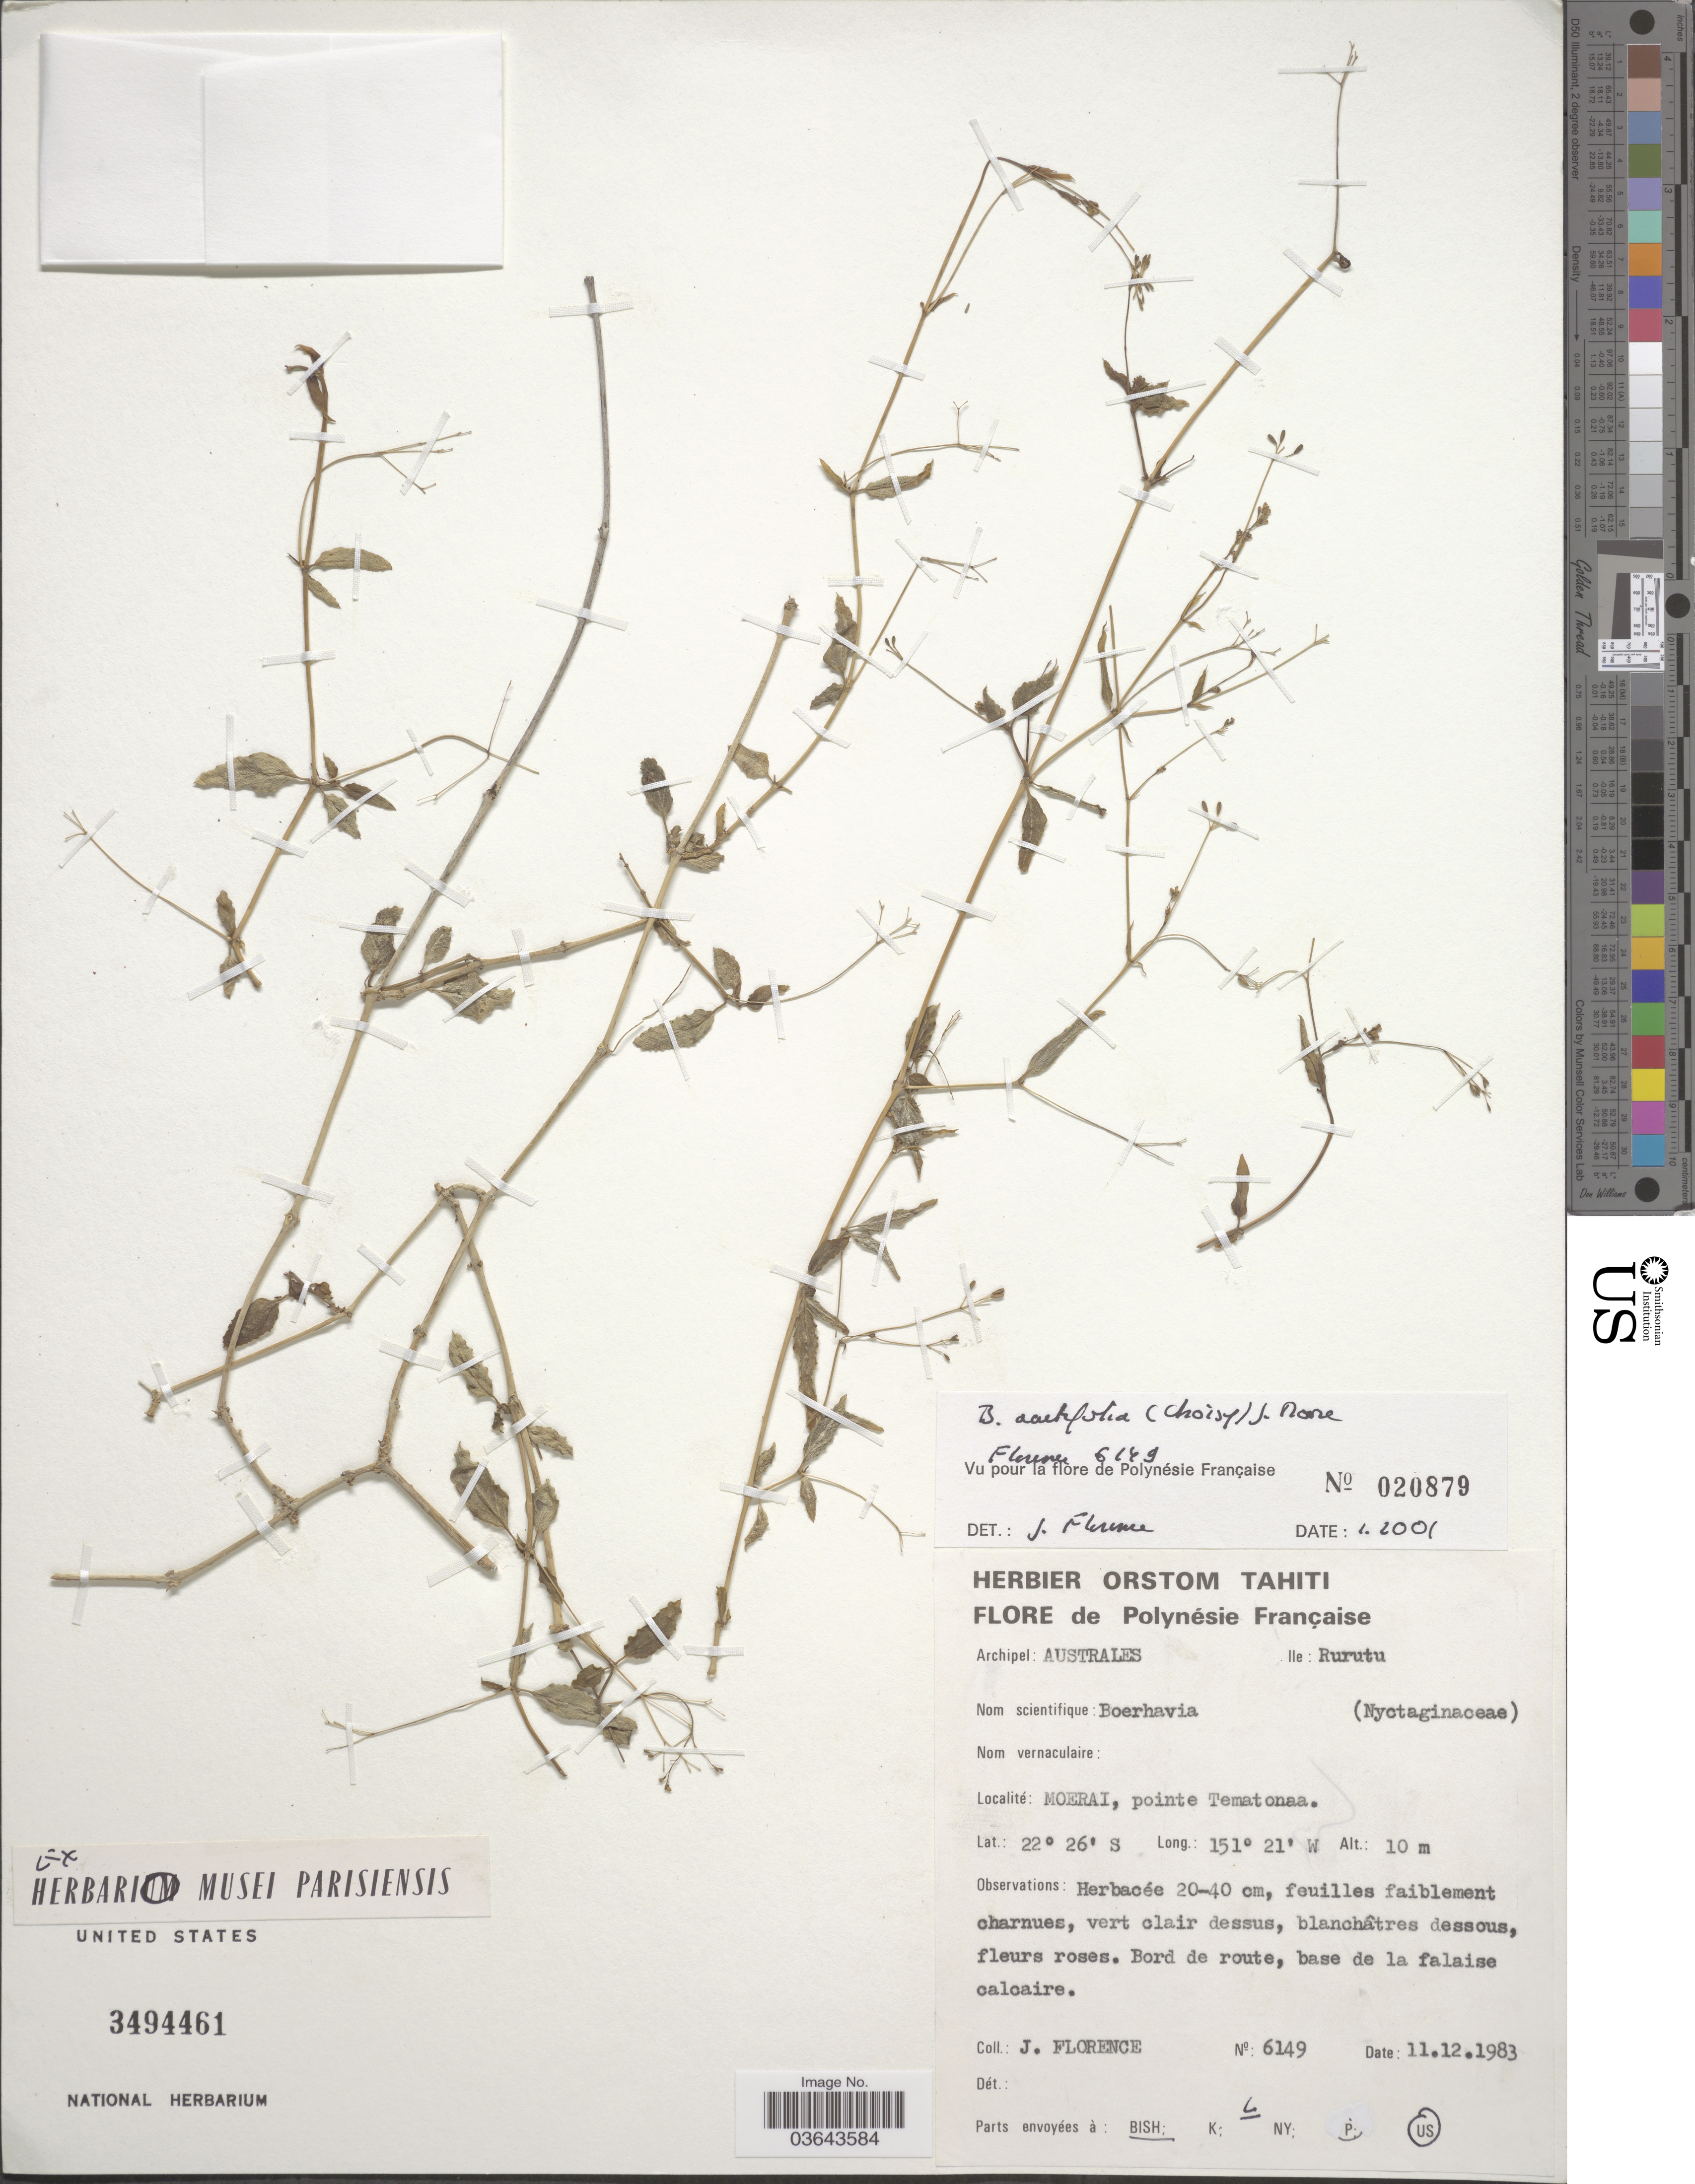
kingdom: Plantae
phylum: Tracheophyta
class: Magnoliopsida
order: Caryophyllales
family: Nyctaginaceae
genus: Boerhavia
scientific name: Boerhavia acutifolia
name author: (Choisy) J.W. Moore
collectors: J. Florence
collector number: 6149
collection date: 1983-12-11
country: French Polynesia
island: Rurutu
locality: Archipel: Australes. Ile: Rurutu. Moerai, pointe Tematonaa.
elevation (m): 10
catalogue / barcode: US 3494461